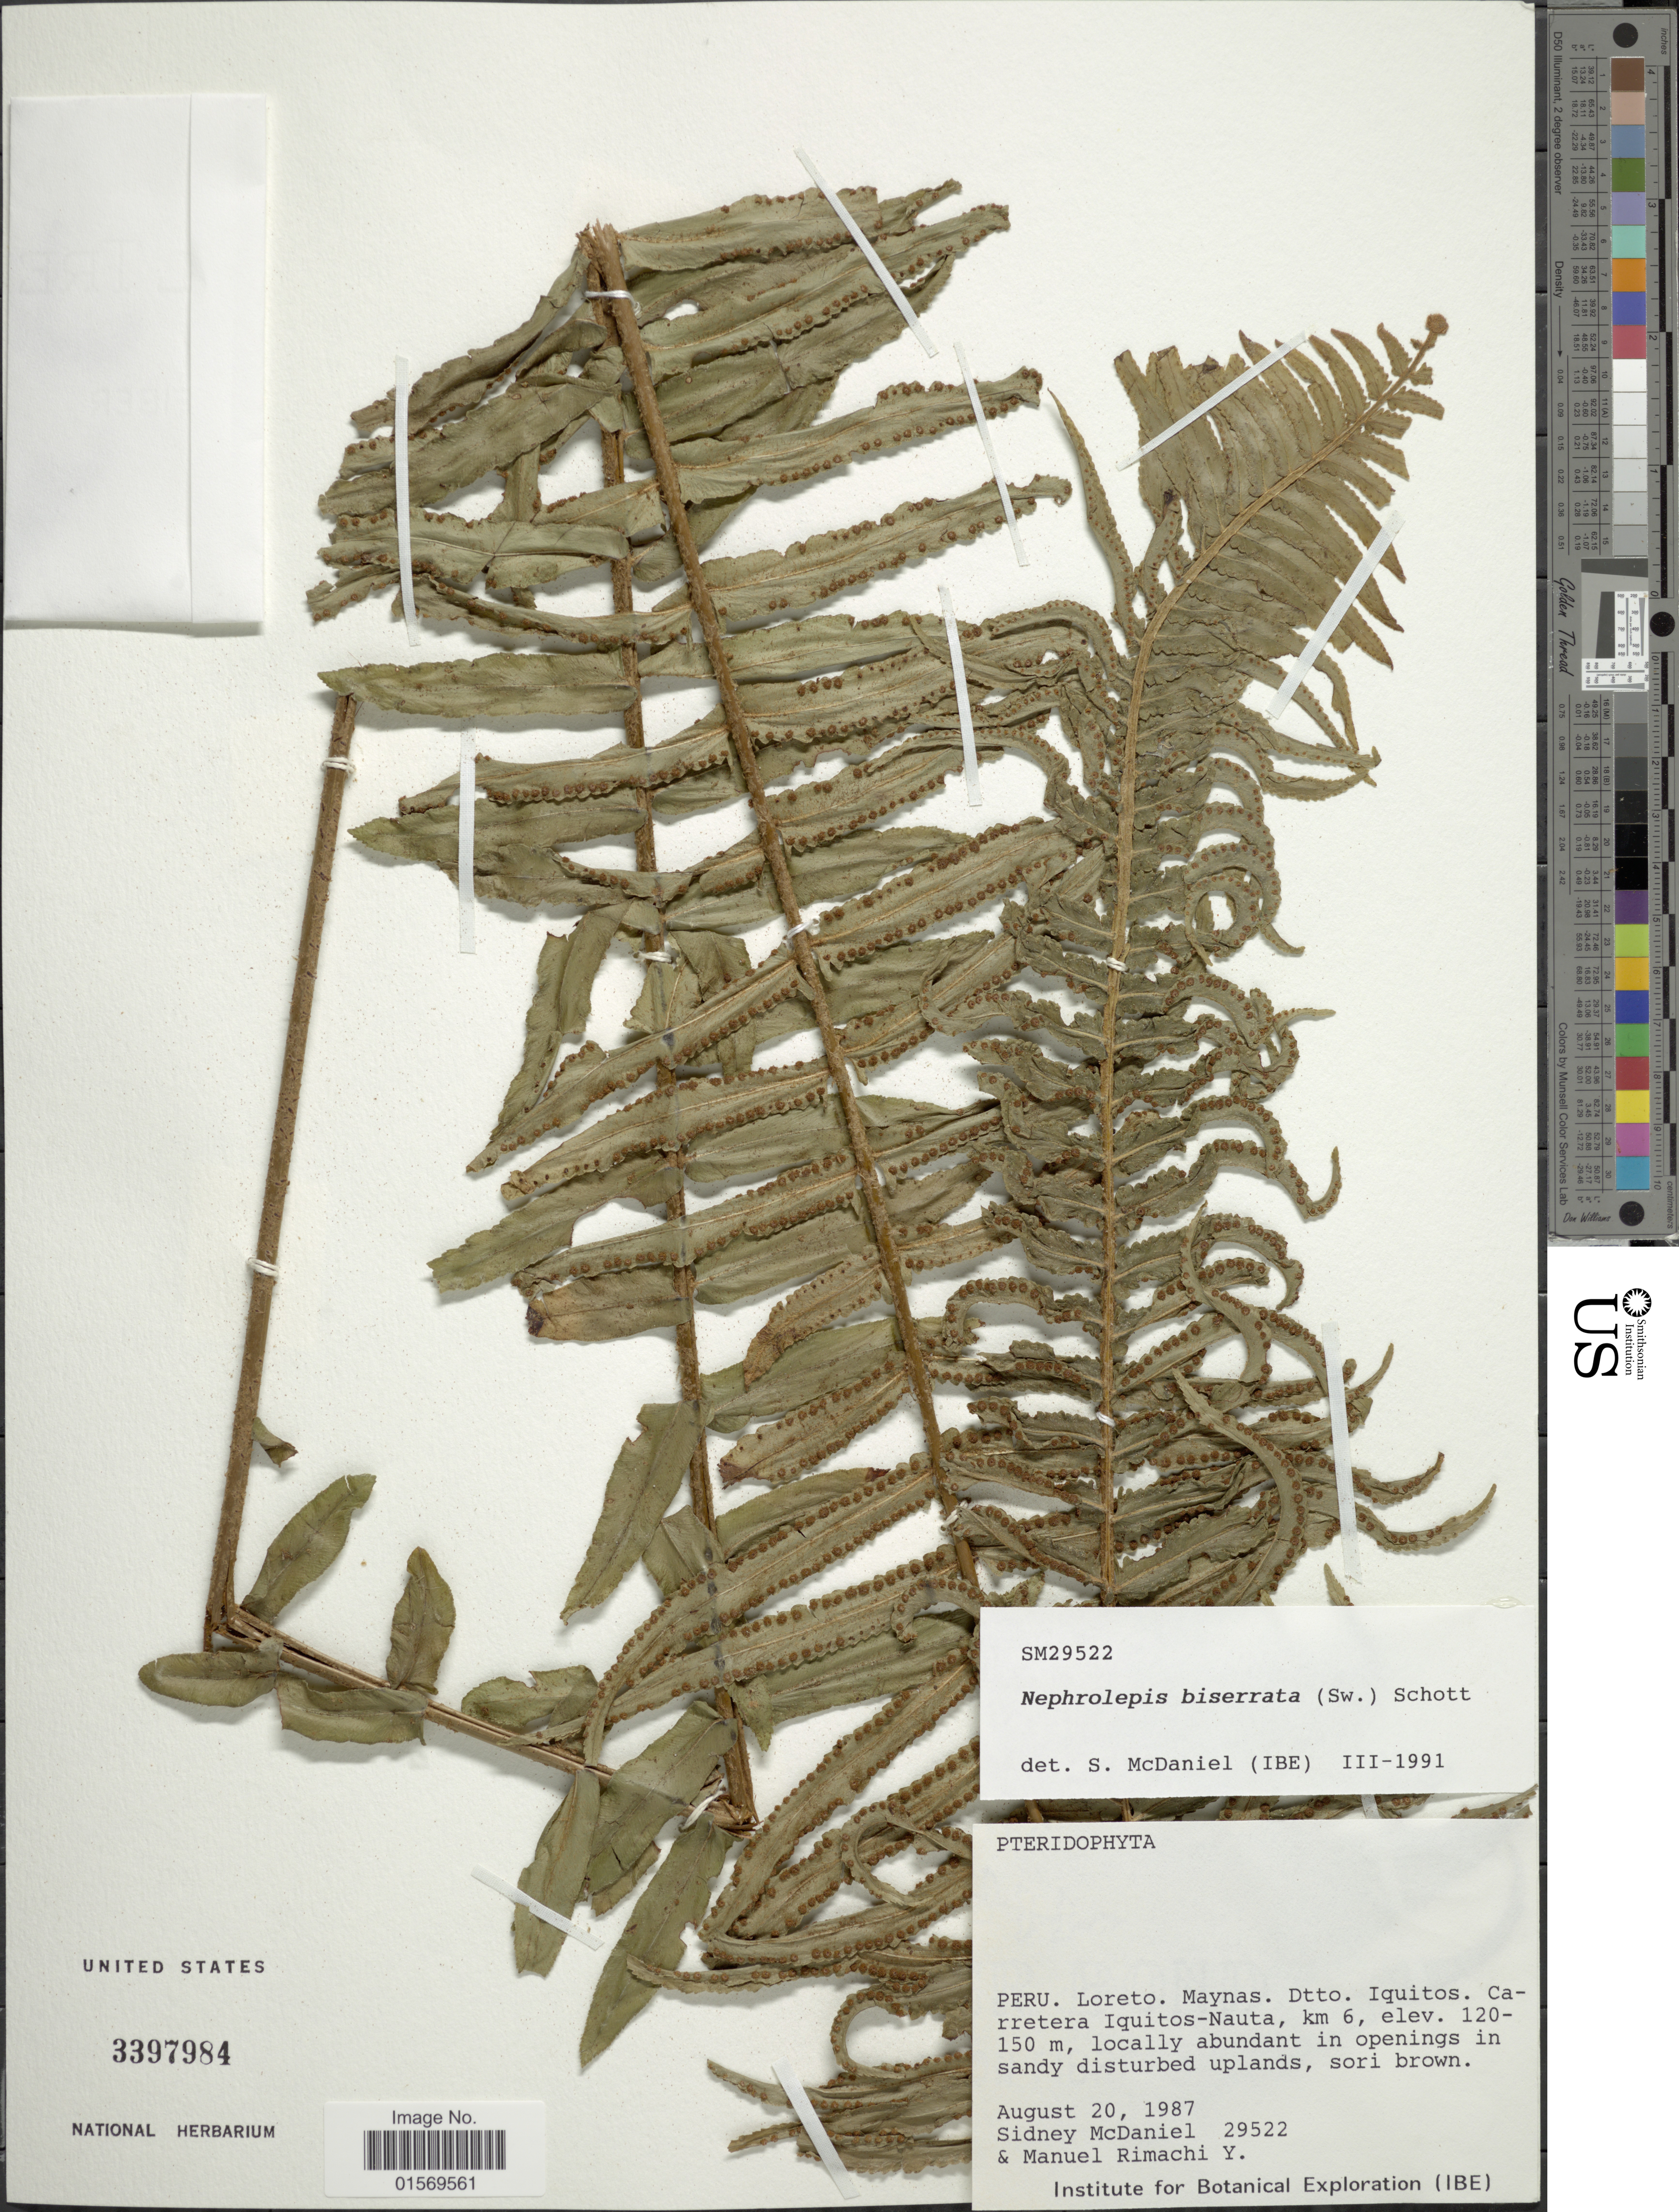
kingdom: Plantae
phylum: Tracheophyta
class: Polypodiopsida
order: Polypodiales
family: Nephrolepidaceae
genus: Nephrolepis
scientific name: Nephrolepis biserrata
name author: (Sw.) Schott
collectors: S. McDaniel & M. Rimachi Y.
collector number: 29522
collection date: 1987-08-20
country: Peru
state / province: Loreto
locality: Maynas, Dtto. Iquitos, Carretera Iquitos-Nauta, km 6.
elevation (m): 120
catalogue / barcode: US 3397984